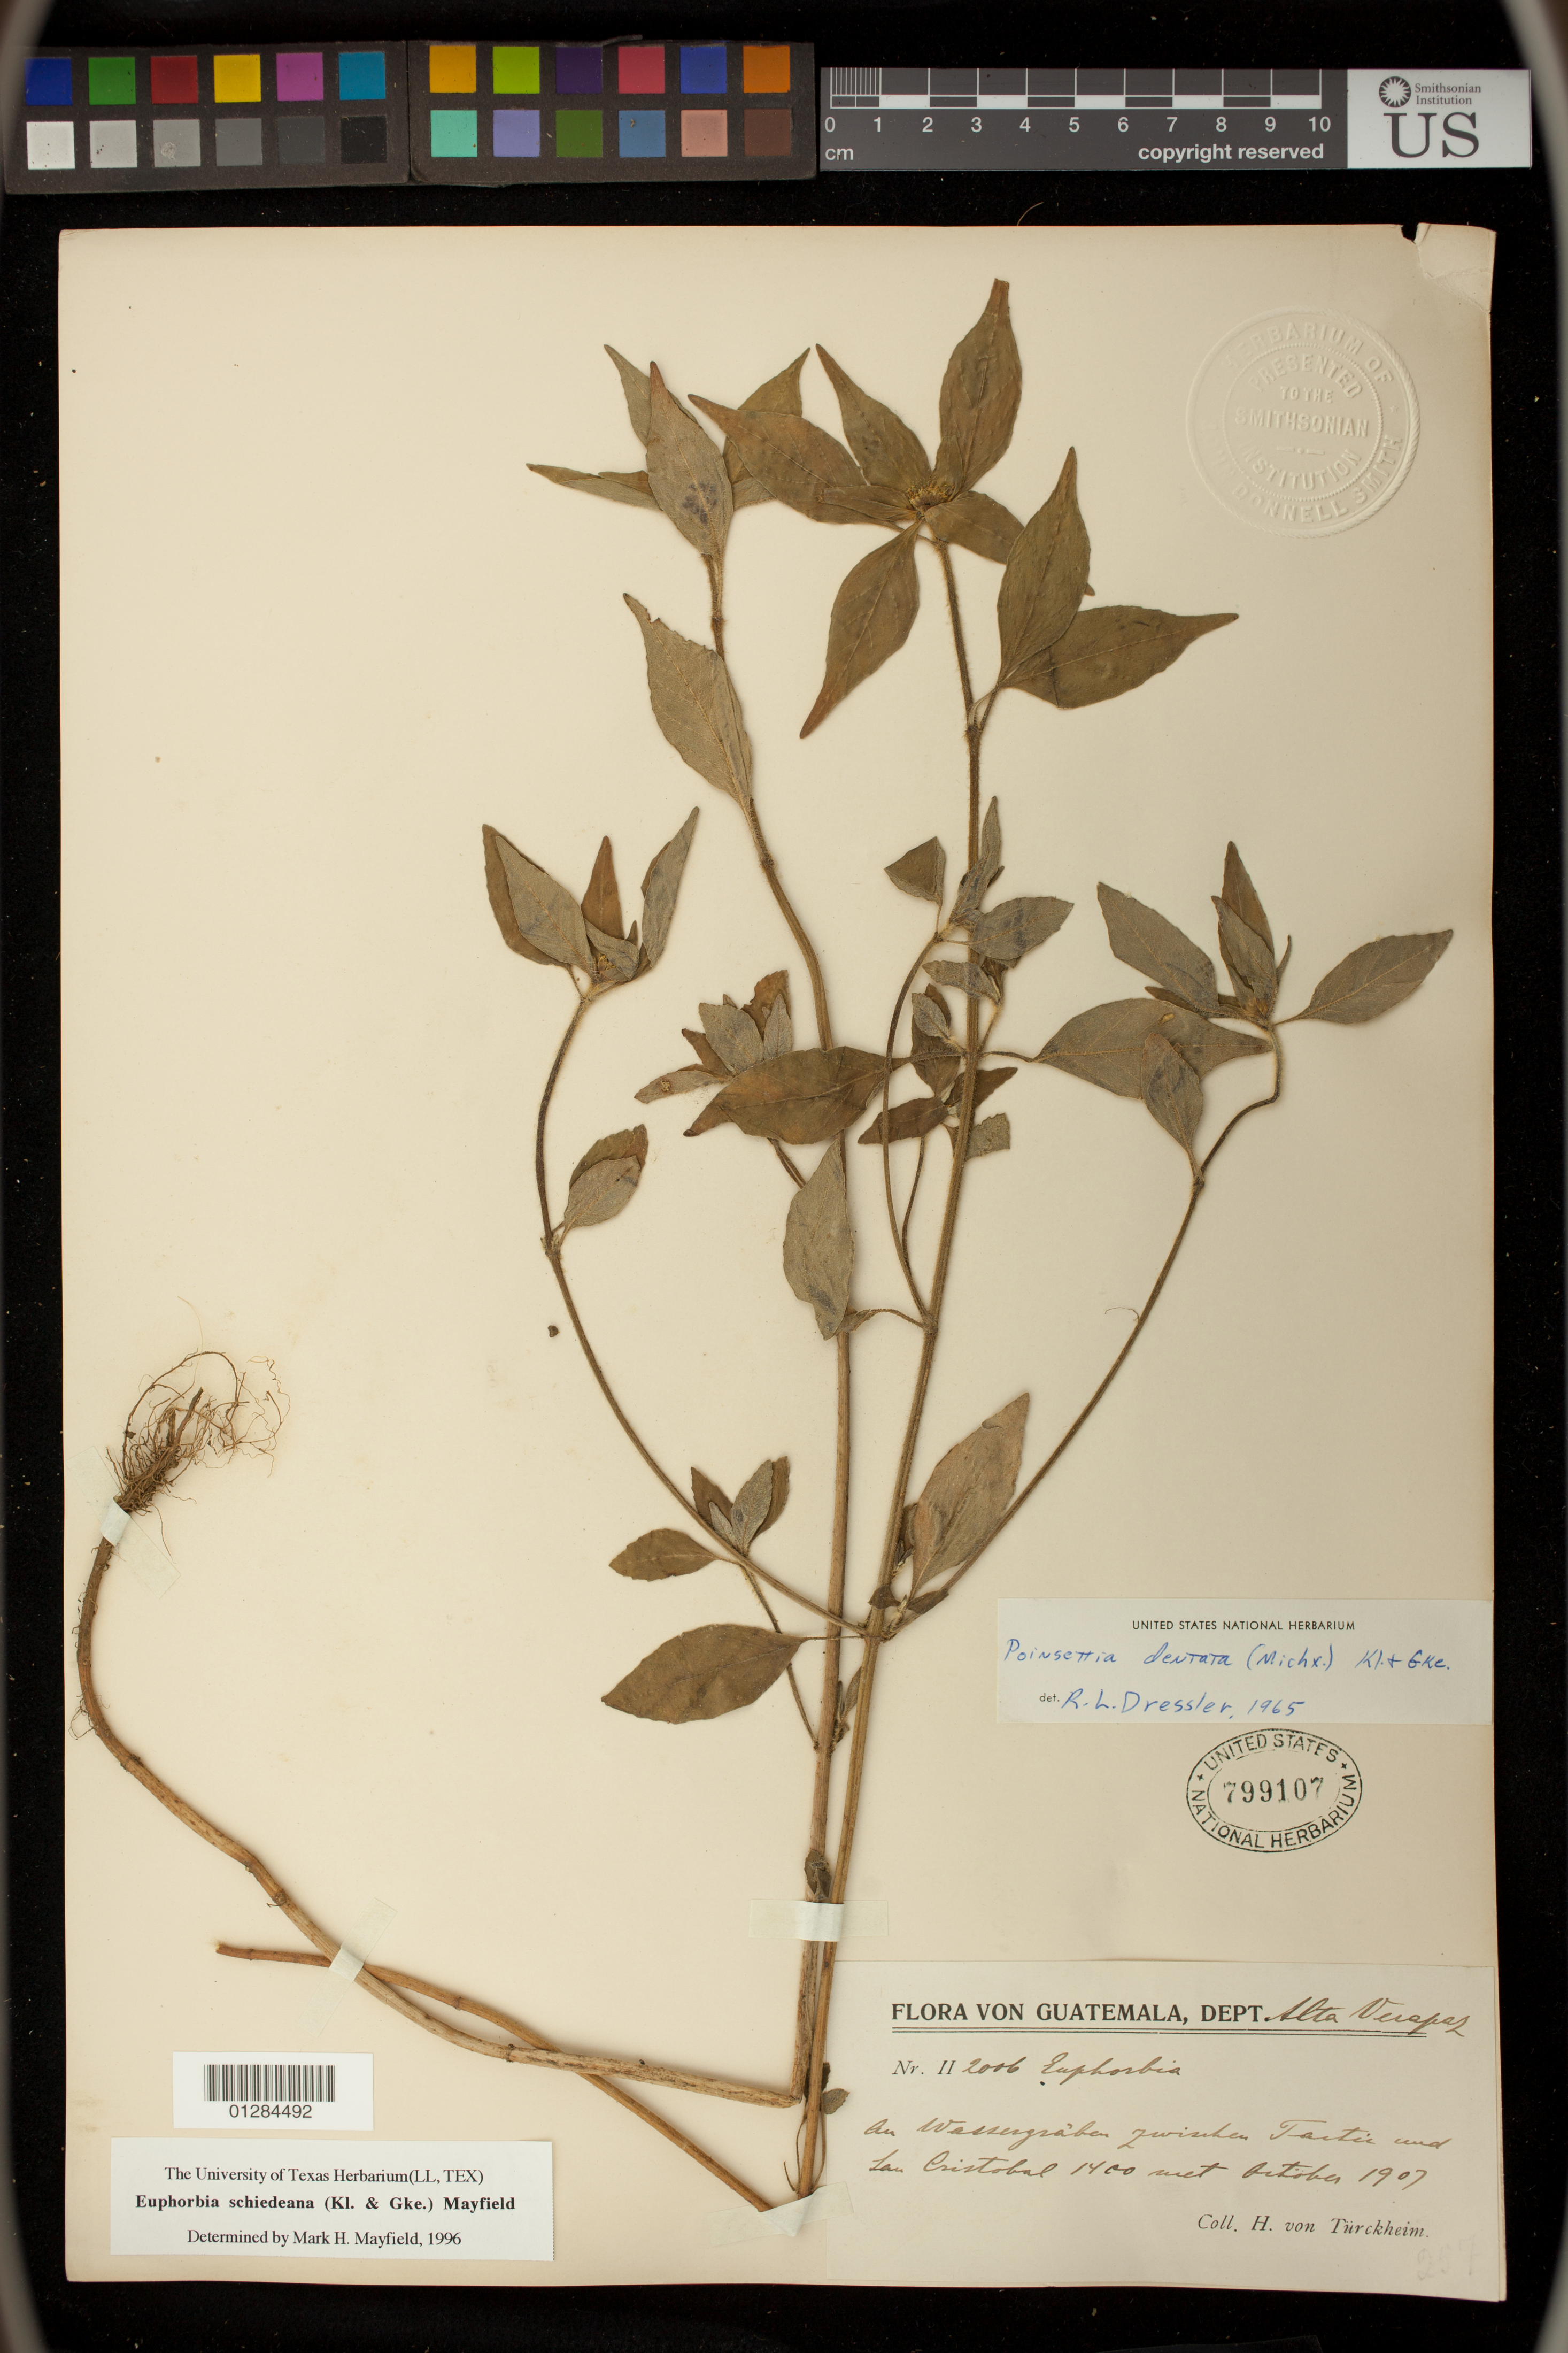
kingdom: Plantae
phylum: Tracheophyta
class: Magnoliopsida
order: Malpighiales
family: Euphorbiaceae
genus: Euphorbia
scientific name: Euphorbia schiedeana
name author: (Klotzsch & Garcke) Mayfield ex C. Nelson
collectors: H. von Türckheim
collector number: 112006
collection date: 1907-10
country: Guatemala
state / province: Alta Verapaz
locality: Tactic and San Cristobal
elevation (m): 1400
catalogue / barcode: US 799107